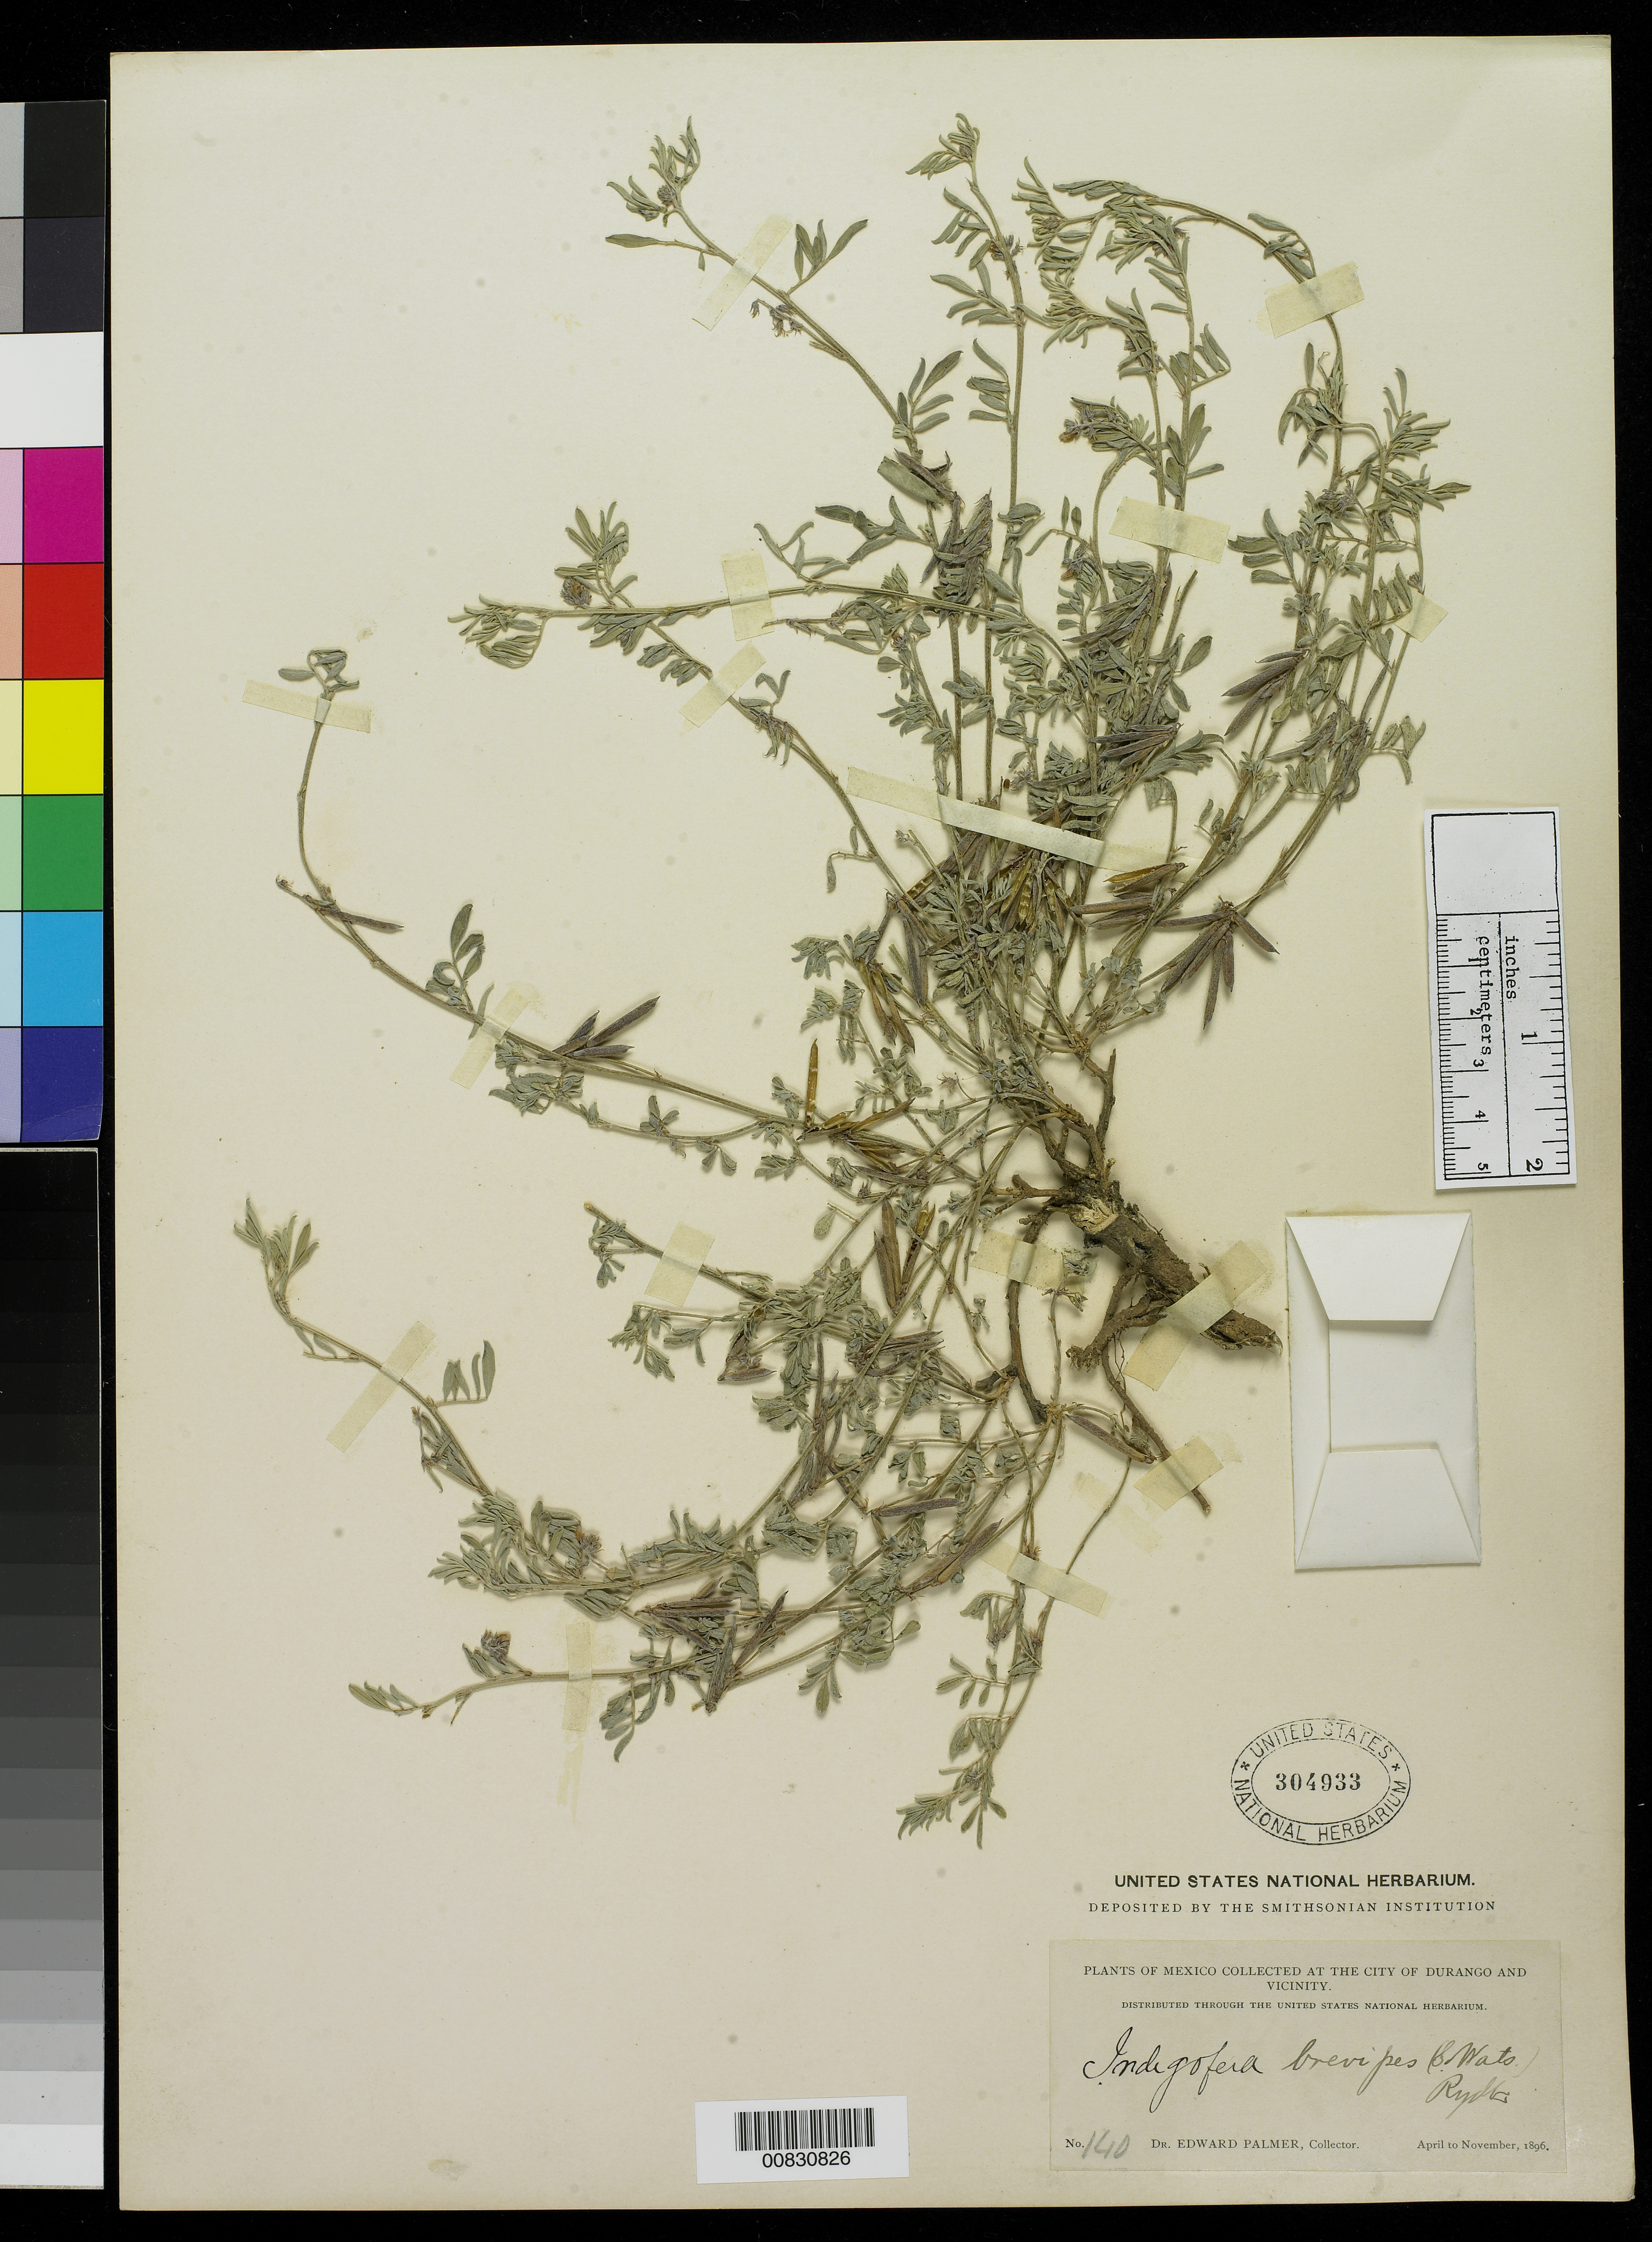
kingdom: Plantae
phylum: Tracheophyta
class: Magnoliopsida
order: Fabales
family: Fabaceae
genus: Indigofera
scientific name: Indigofera brevipes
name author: (S. Watson) Rydb.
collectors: E. Palmer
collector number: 140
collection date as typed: Apr 1896 to -- Nov 1896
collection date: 1896-04/1896-11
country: Mexico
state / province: Durango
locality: City of Durango and vicinity.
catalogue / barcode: US 304933